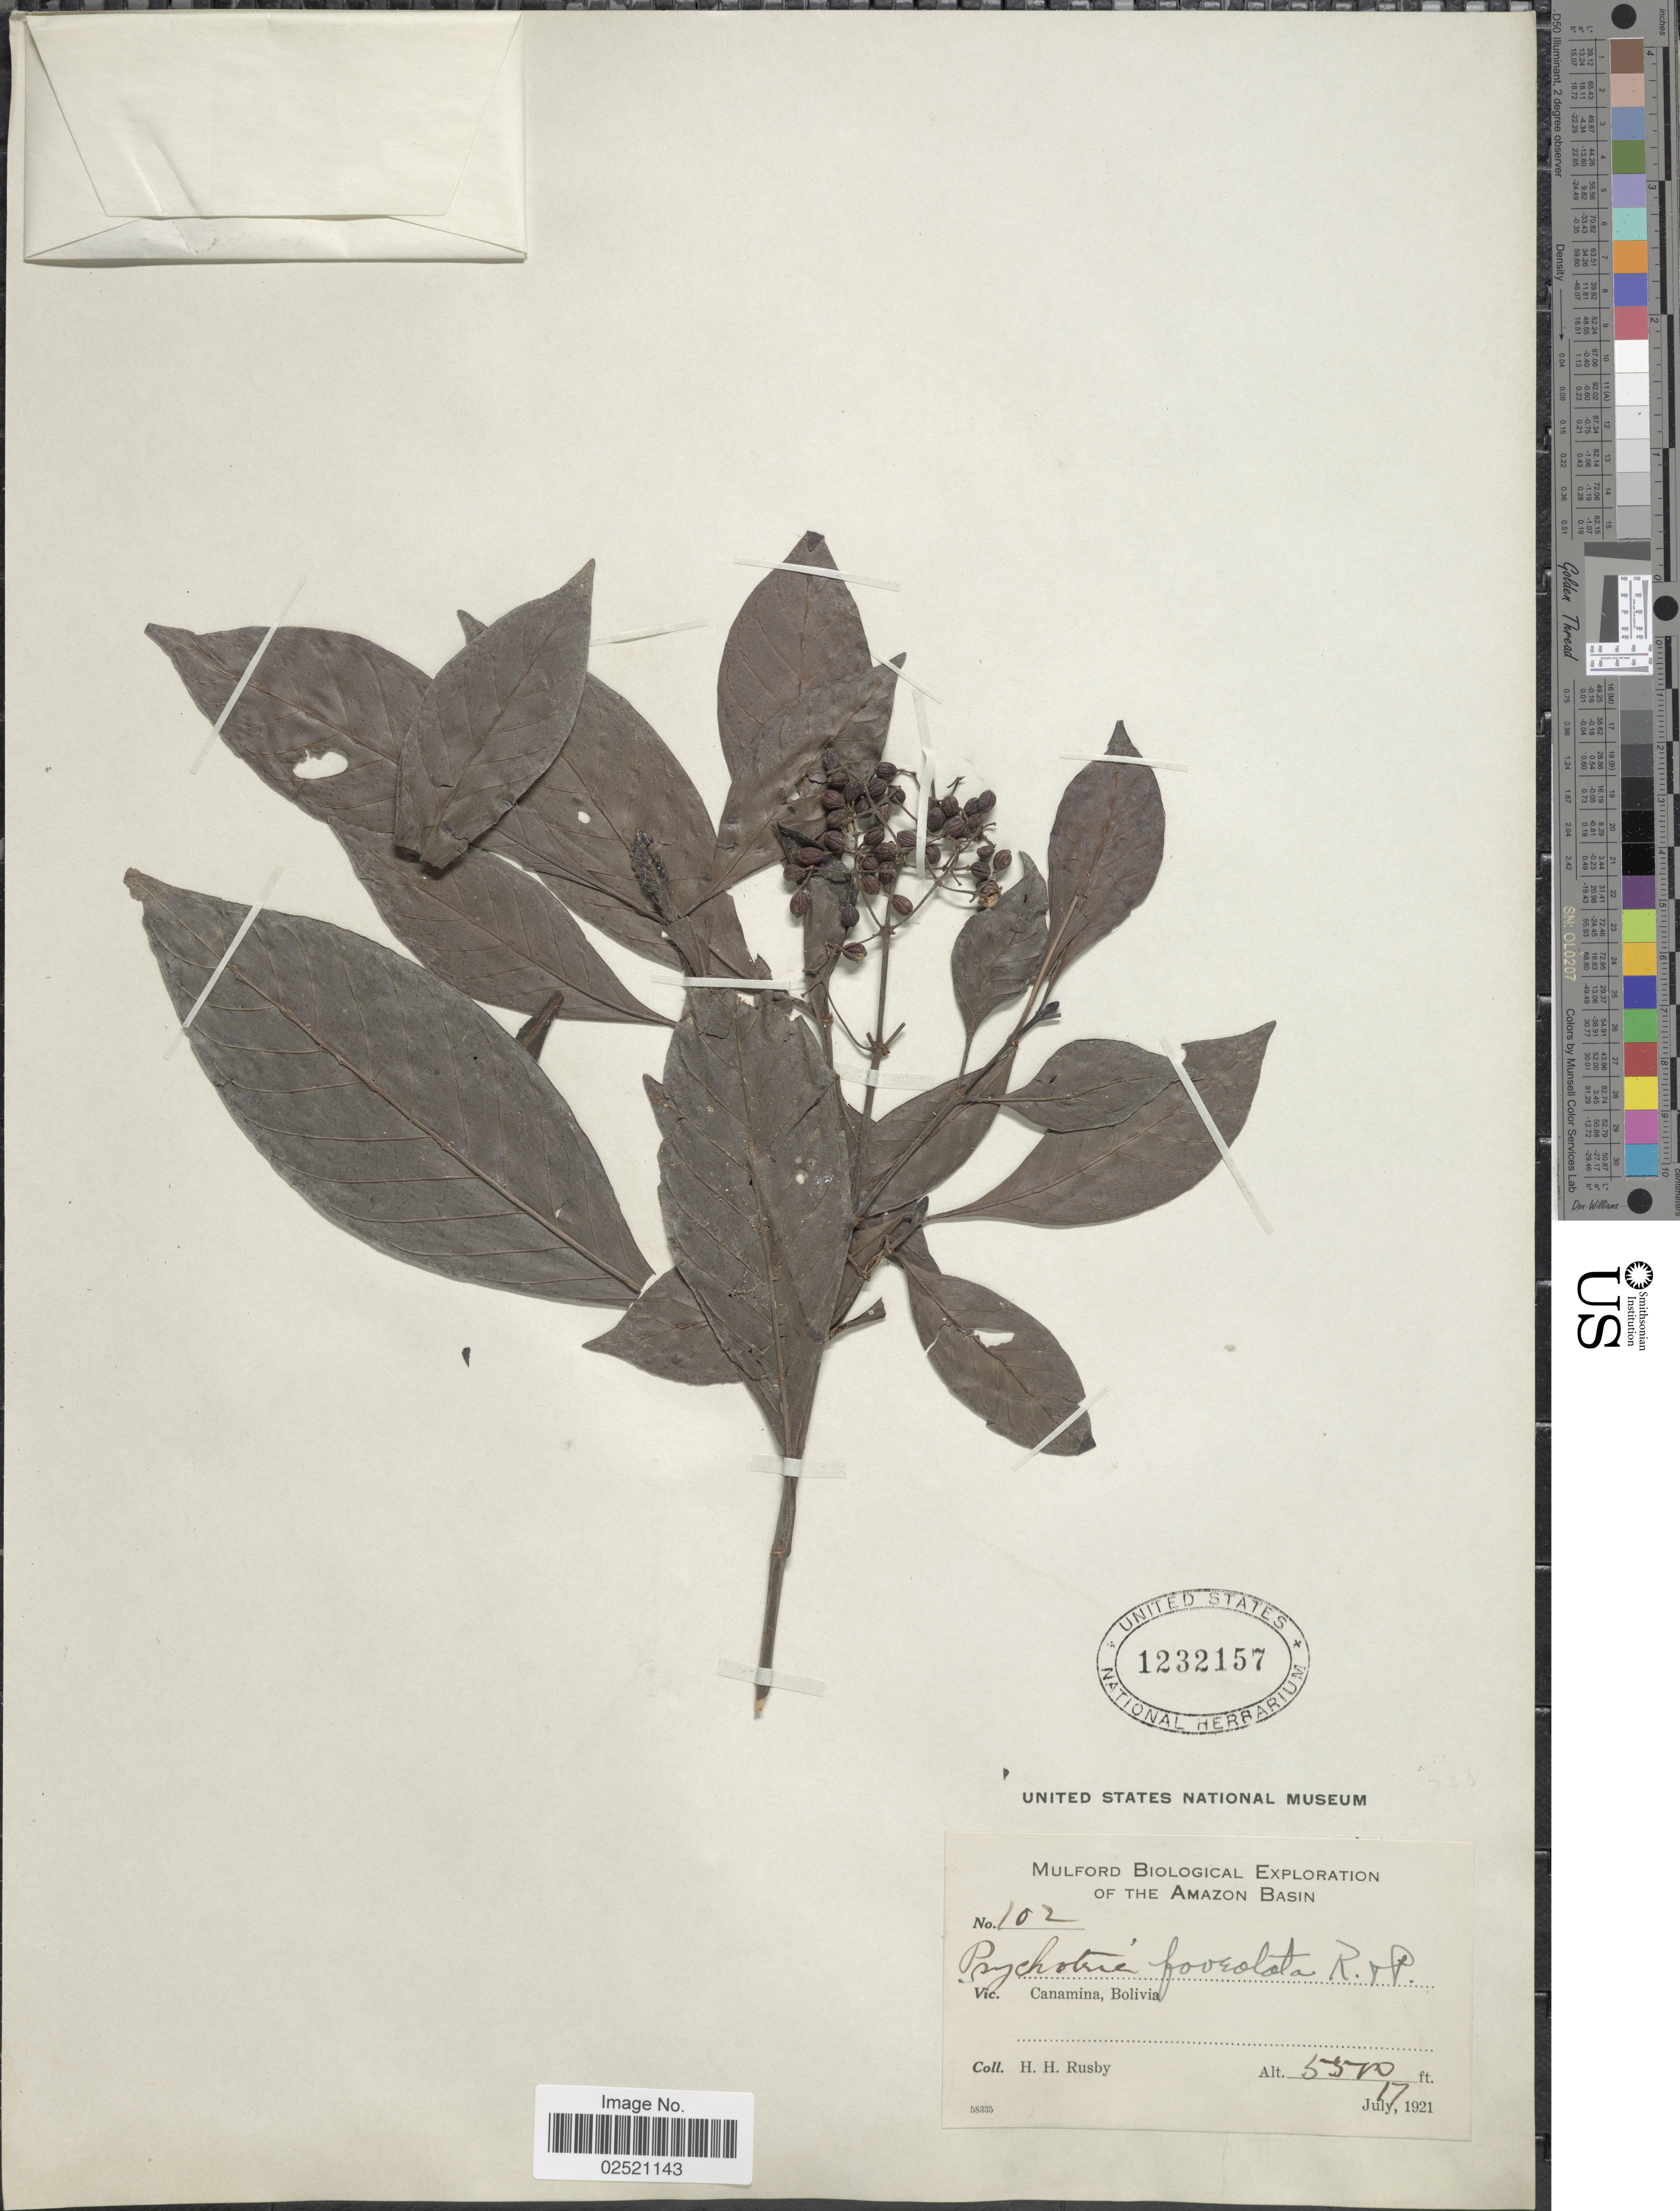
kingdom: Plantae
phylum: Tracheophyta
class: Magnoliopsida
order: Gentianales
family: Rubiaceae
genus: Psychotria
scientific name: Psychotria carthagenensis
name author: Jacq.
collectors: H. H. Rusby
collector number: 102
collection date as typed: July 17, 1921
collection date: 1921-07-17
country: Bolivia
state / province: La Paz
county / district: Inquisivi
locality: Cañamina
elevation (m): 1676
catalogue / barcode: US 1232157